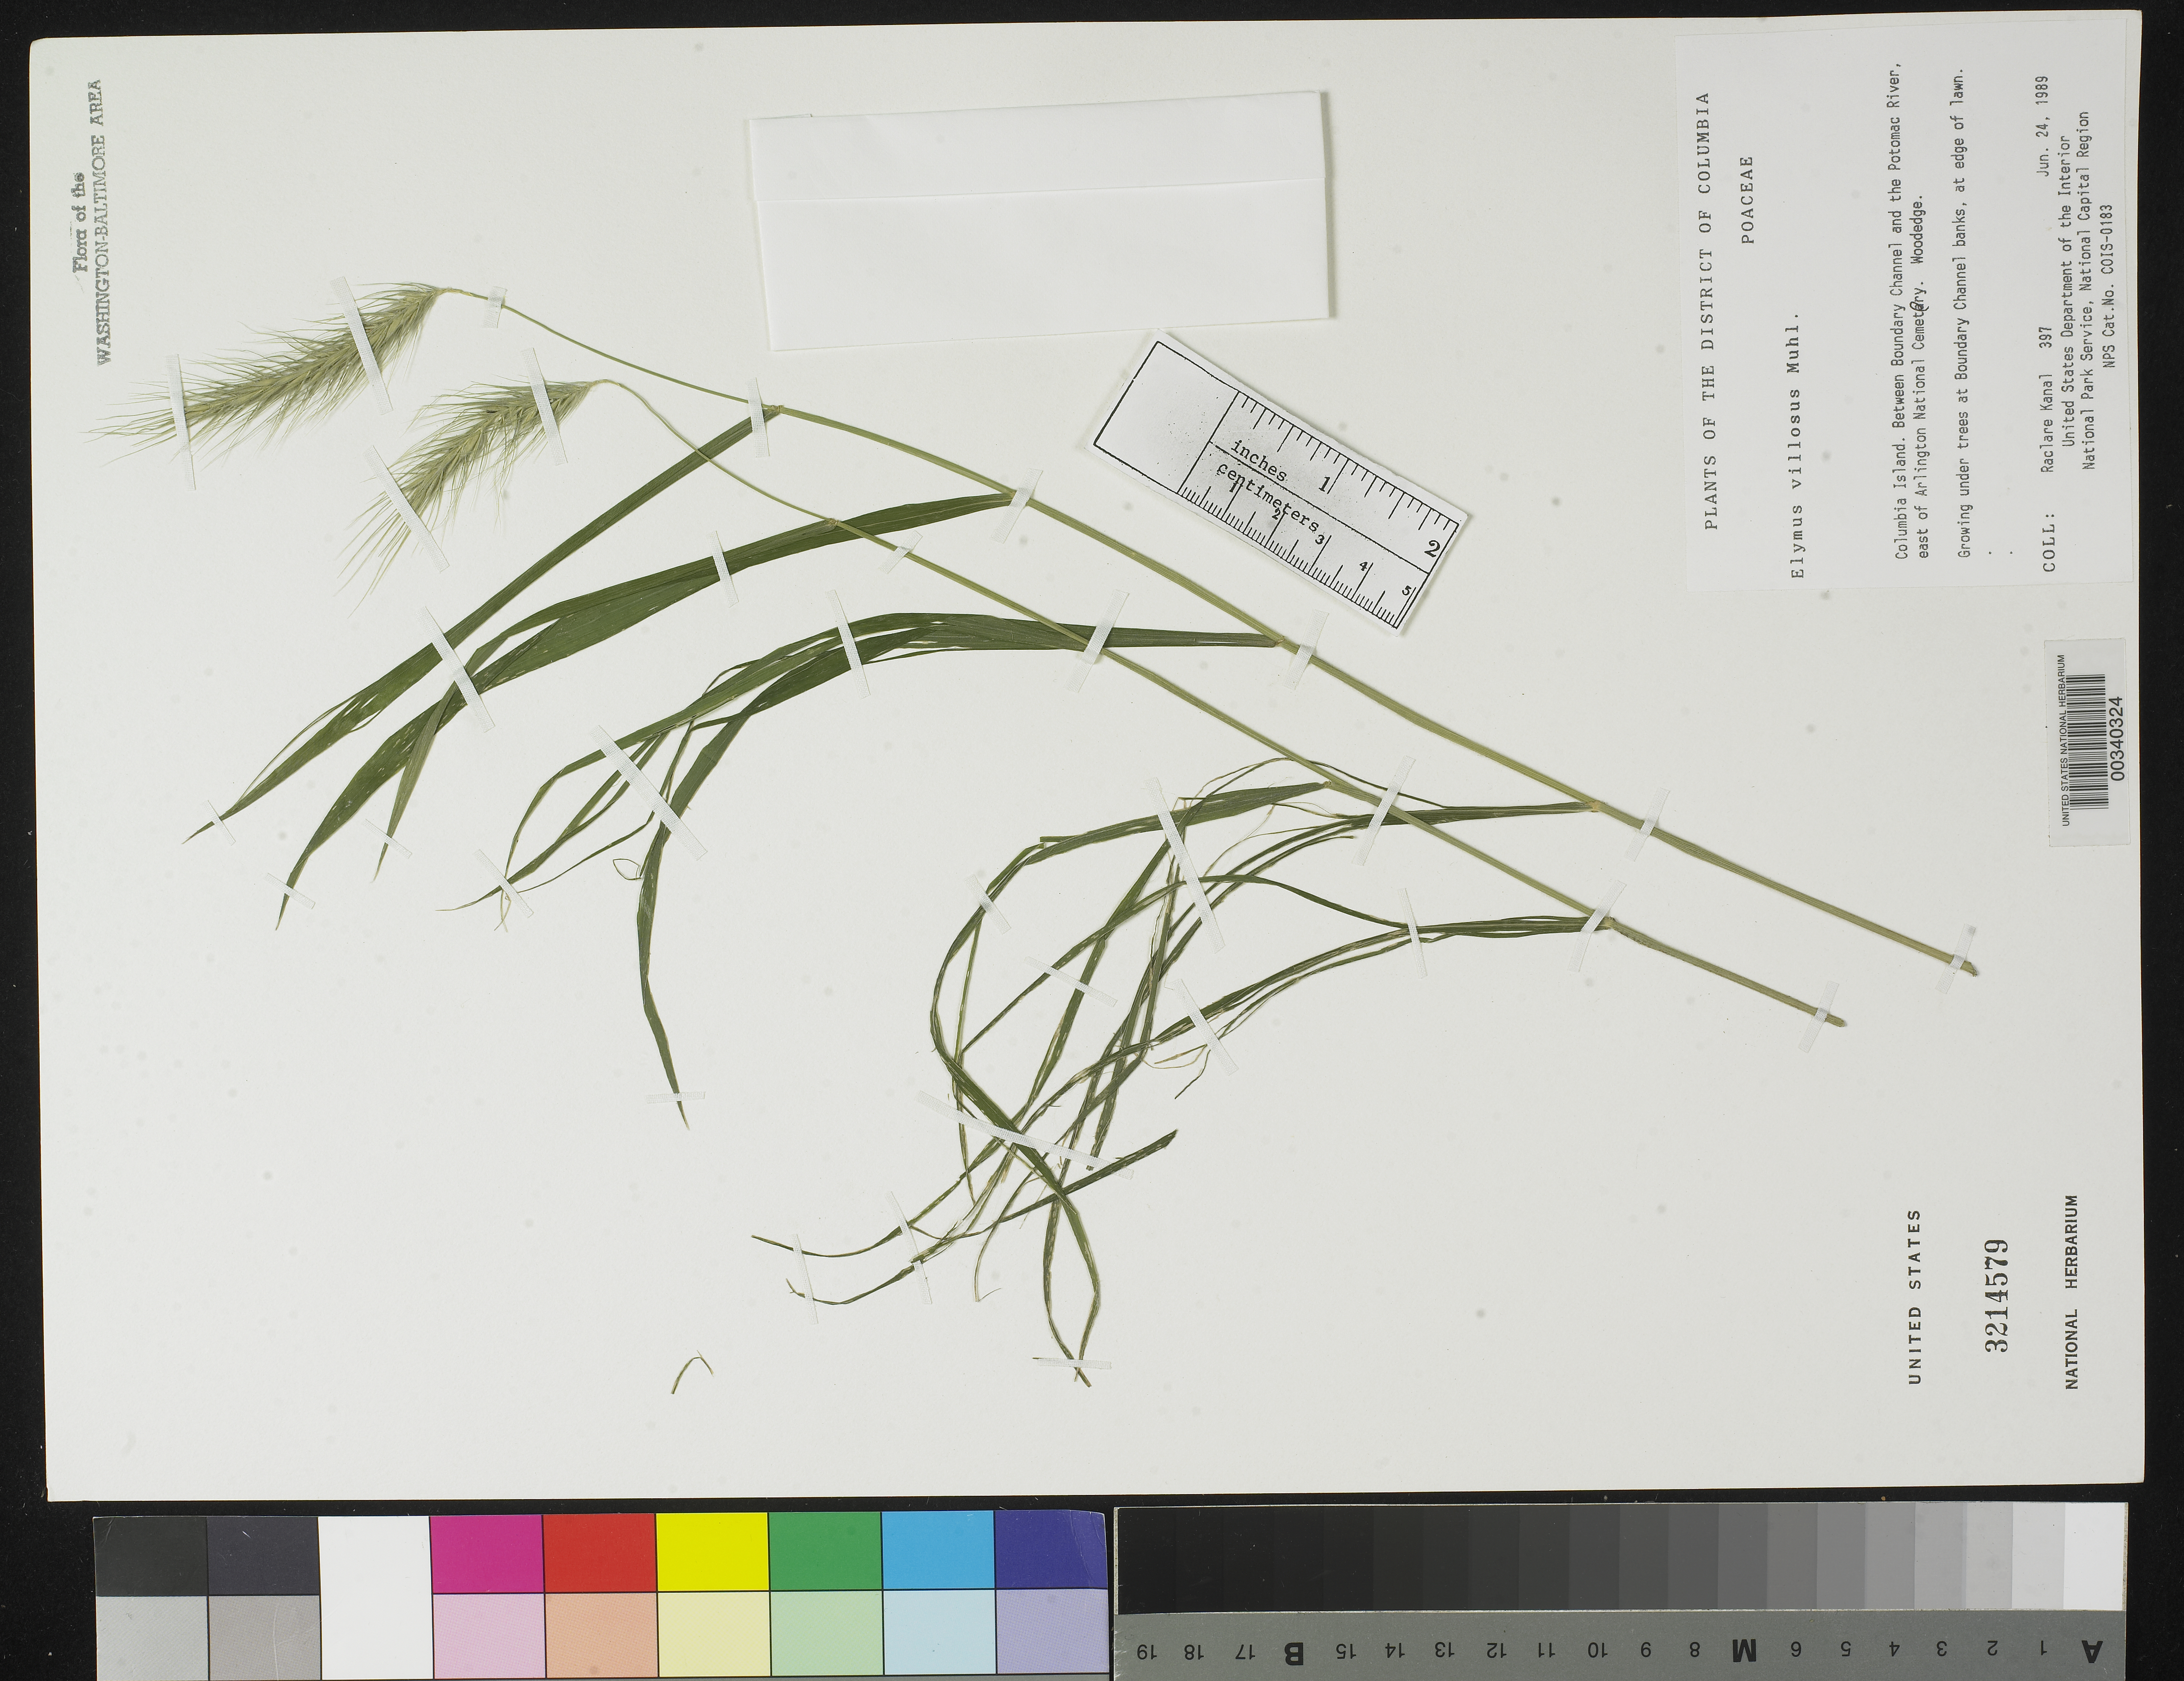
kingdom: Plantae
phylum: Tracheophyta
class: Liliopsida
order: Poales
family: Poaceae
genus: Elymus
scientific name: Elymus villosus var. villosus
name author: Muhl.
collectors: R. Kanal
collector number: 397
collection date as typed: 24 Jun 1989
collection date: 1989-06-24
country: United States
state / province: District of Columbia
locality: Columbia Island. Between Boundary channel and Potomac River, E of Arlington National Cemetery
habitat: Woodedge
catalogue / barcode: US 3214579